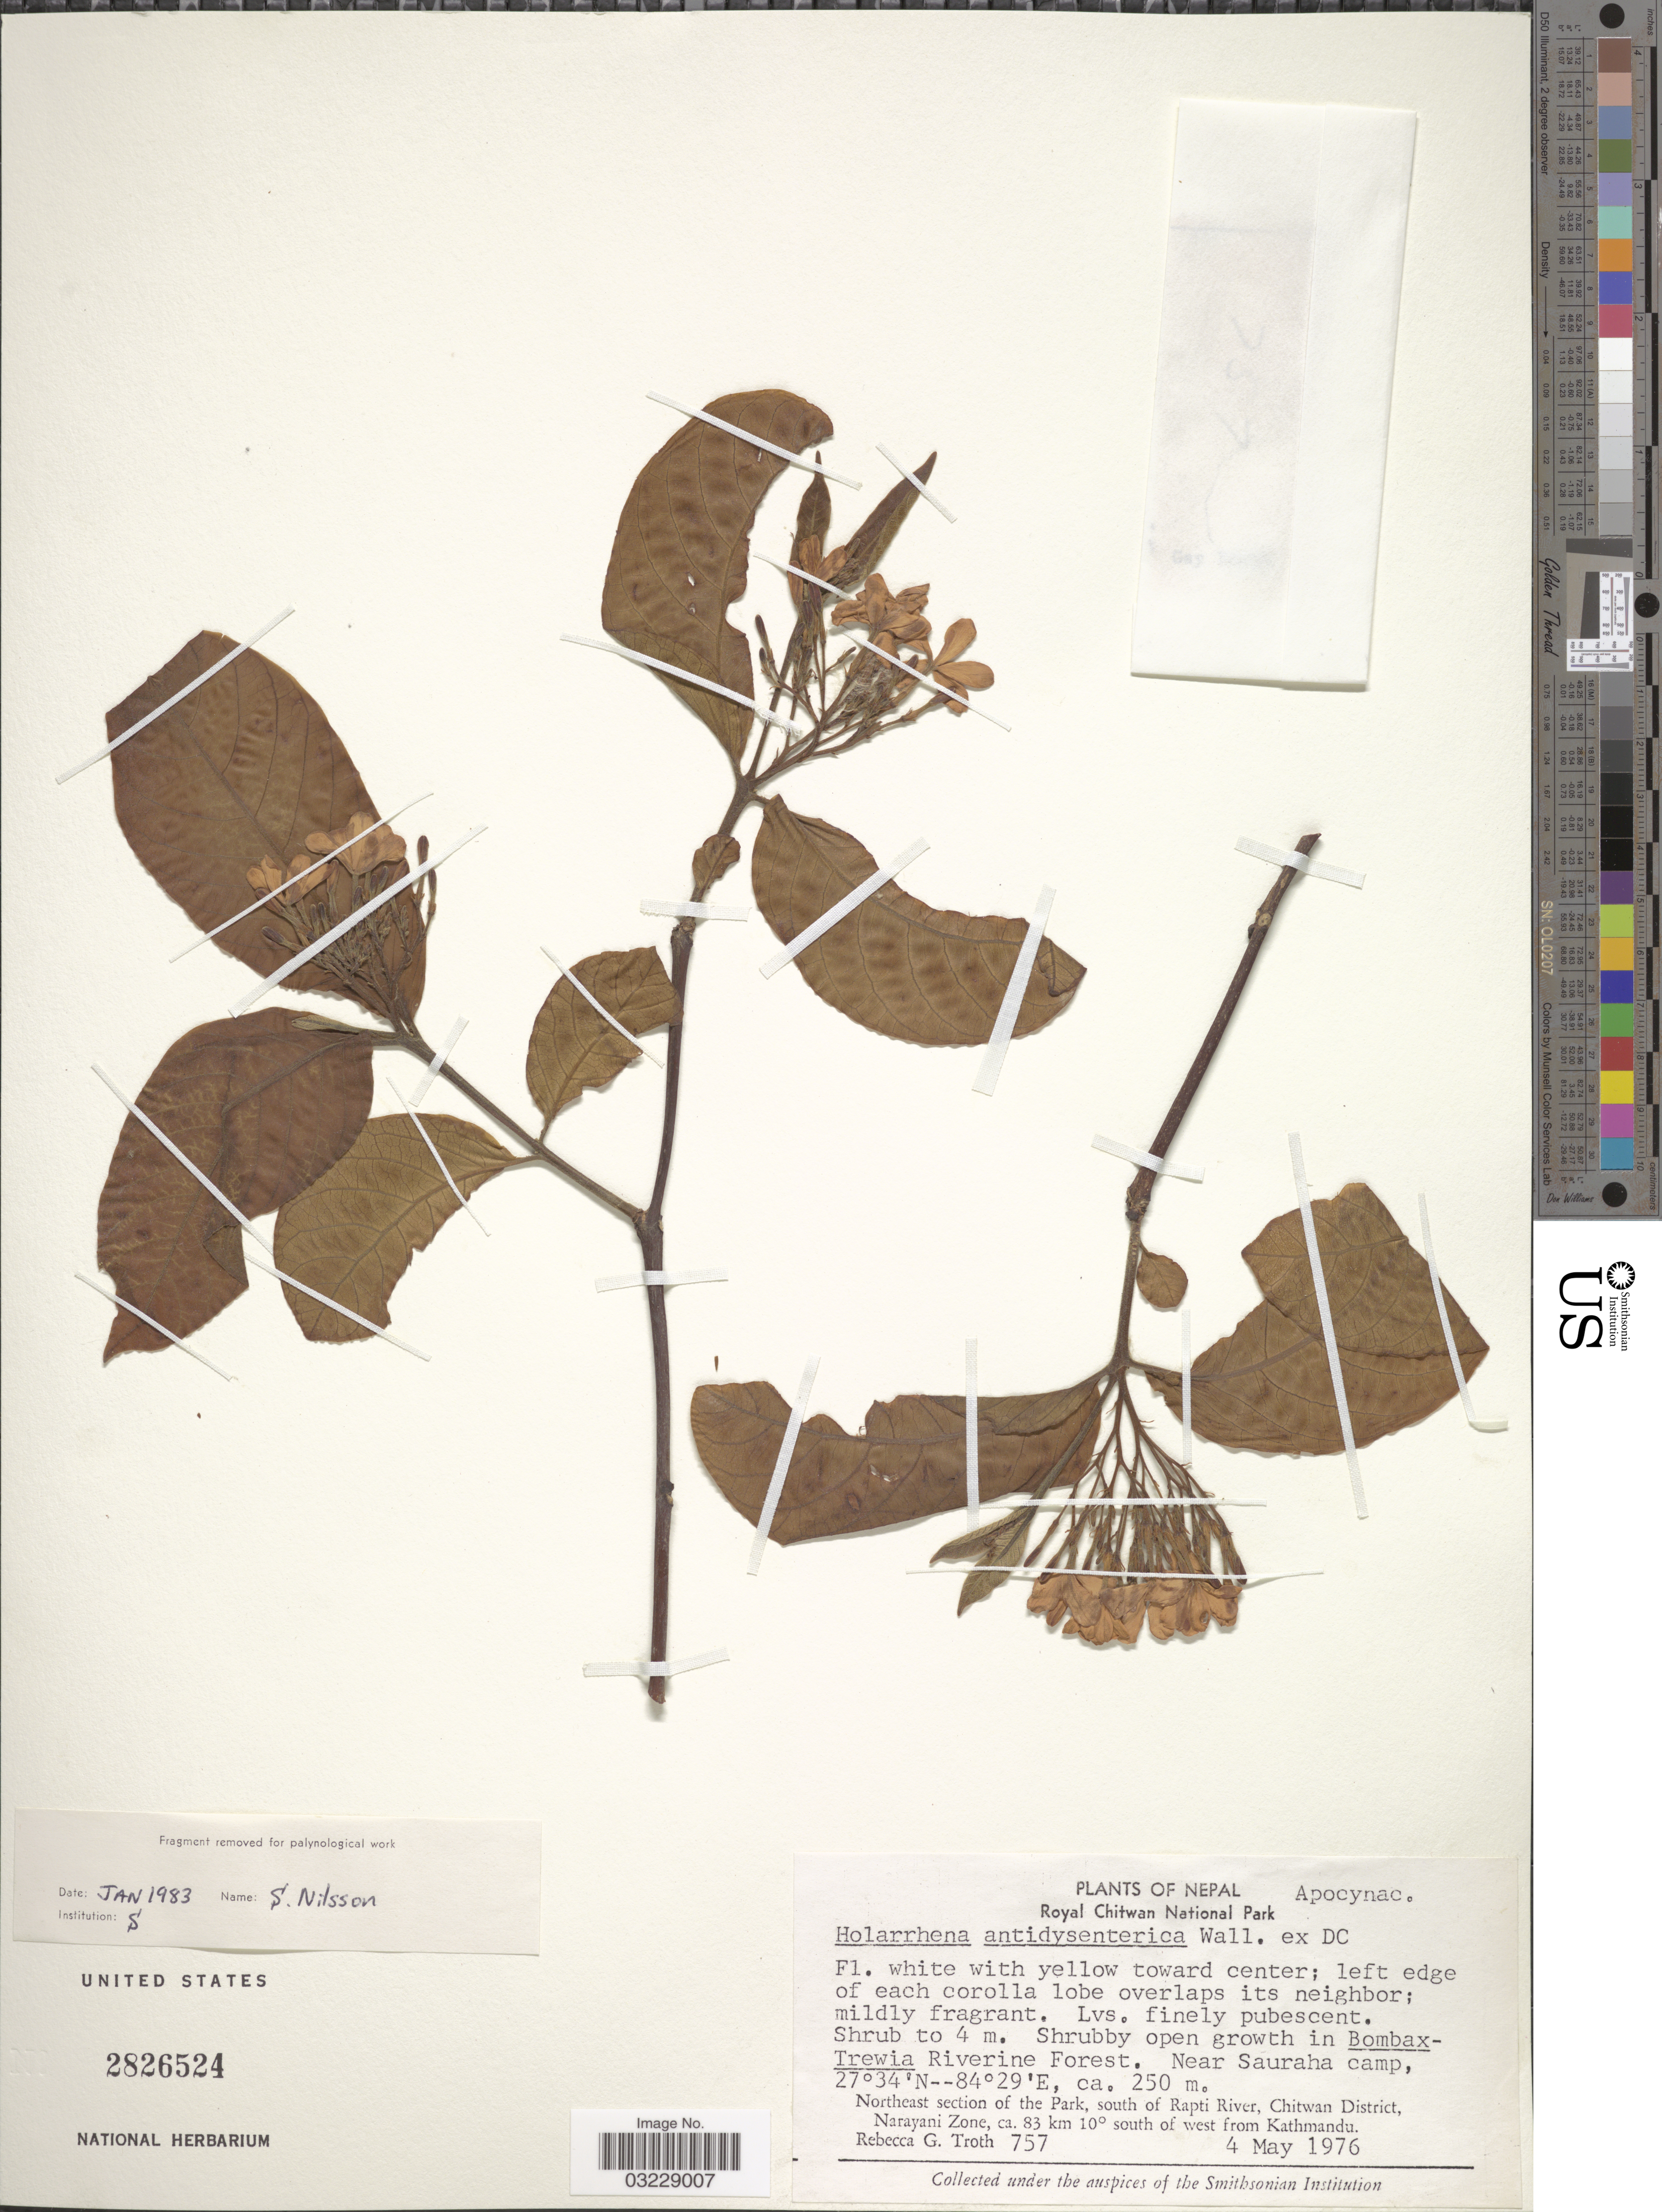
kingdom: Plantae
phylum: Tracheophyta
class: Magnoliopsida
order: Gentianales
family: Apocynaceae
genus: Holarrhena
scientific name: Holarrhena pubescens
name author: (Buch.-Ham.) Wall. ex G. Don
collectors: R. Troth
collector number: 757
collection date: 1976-05-04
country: Nepal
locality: Royal Chitwan National Park. Near Sauraha camp. Northeast section of the Park, south of Rapti River, Chitwan District, Narayani Zone, ca. 83 km 10° south of west from Kathmandu.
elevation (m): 250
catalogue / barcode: US 2826524